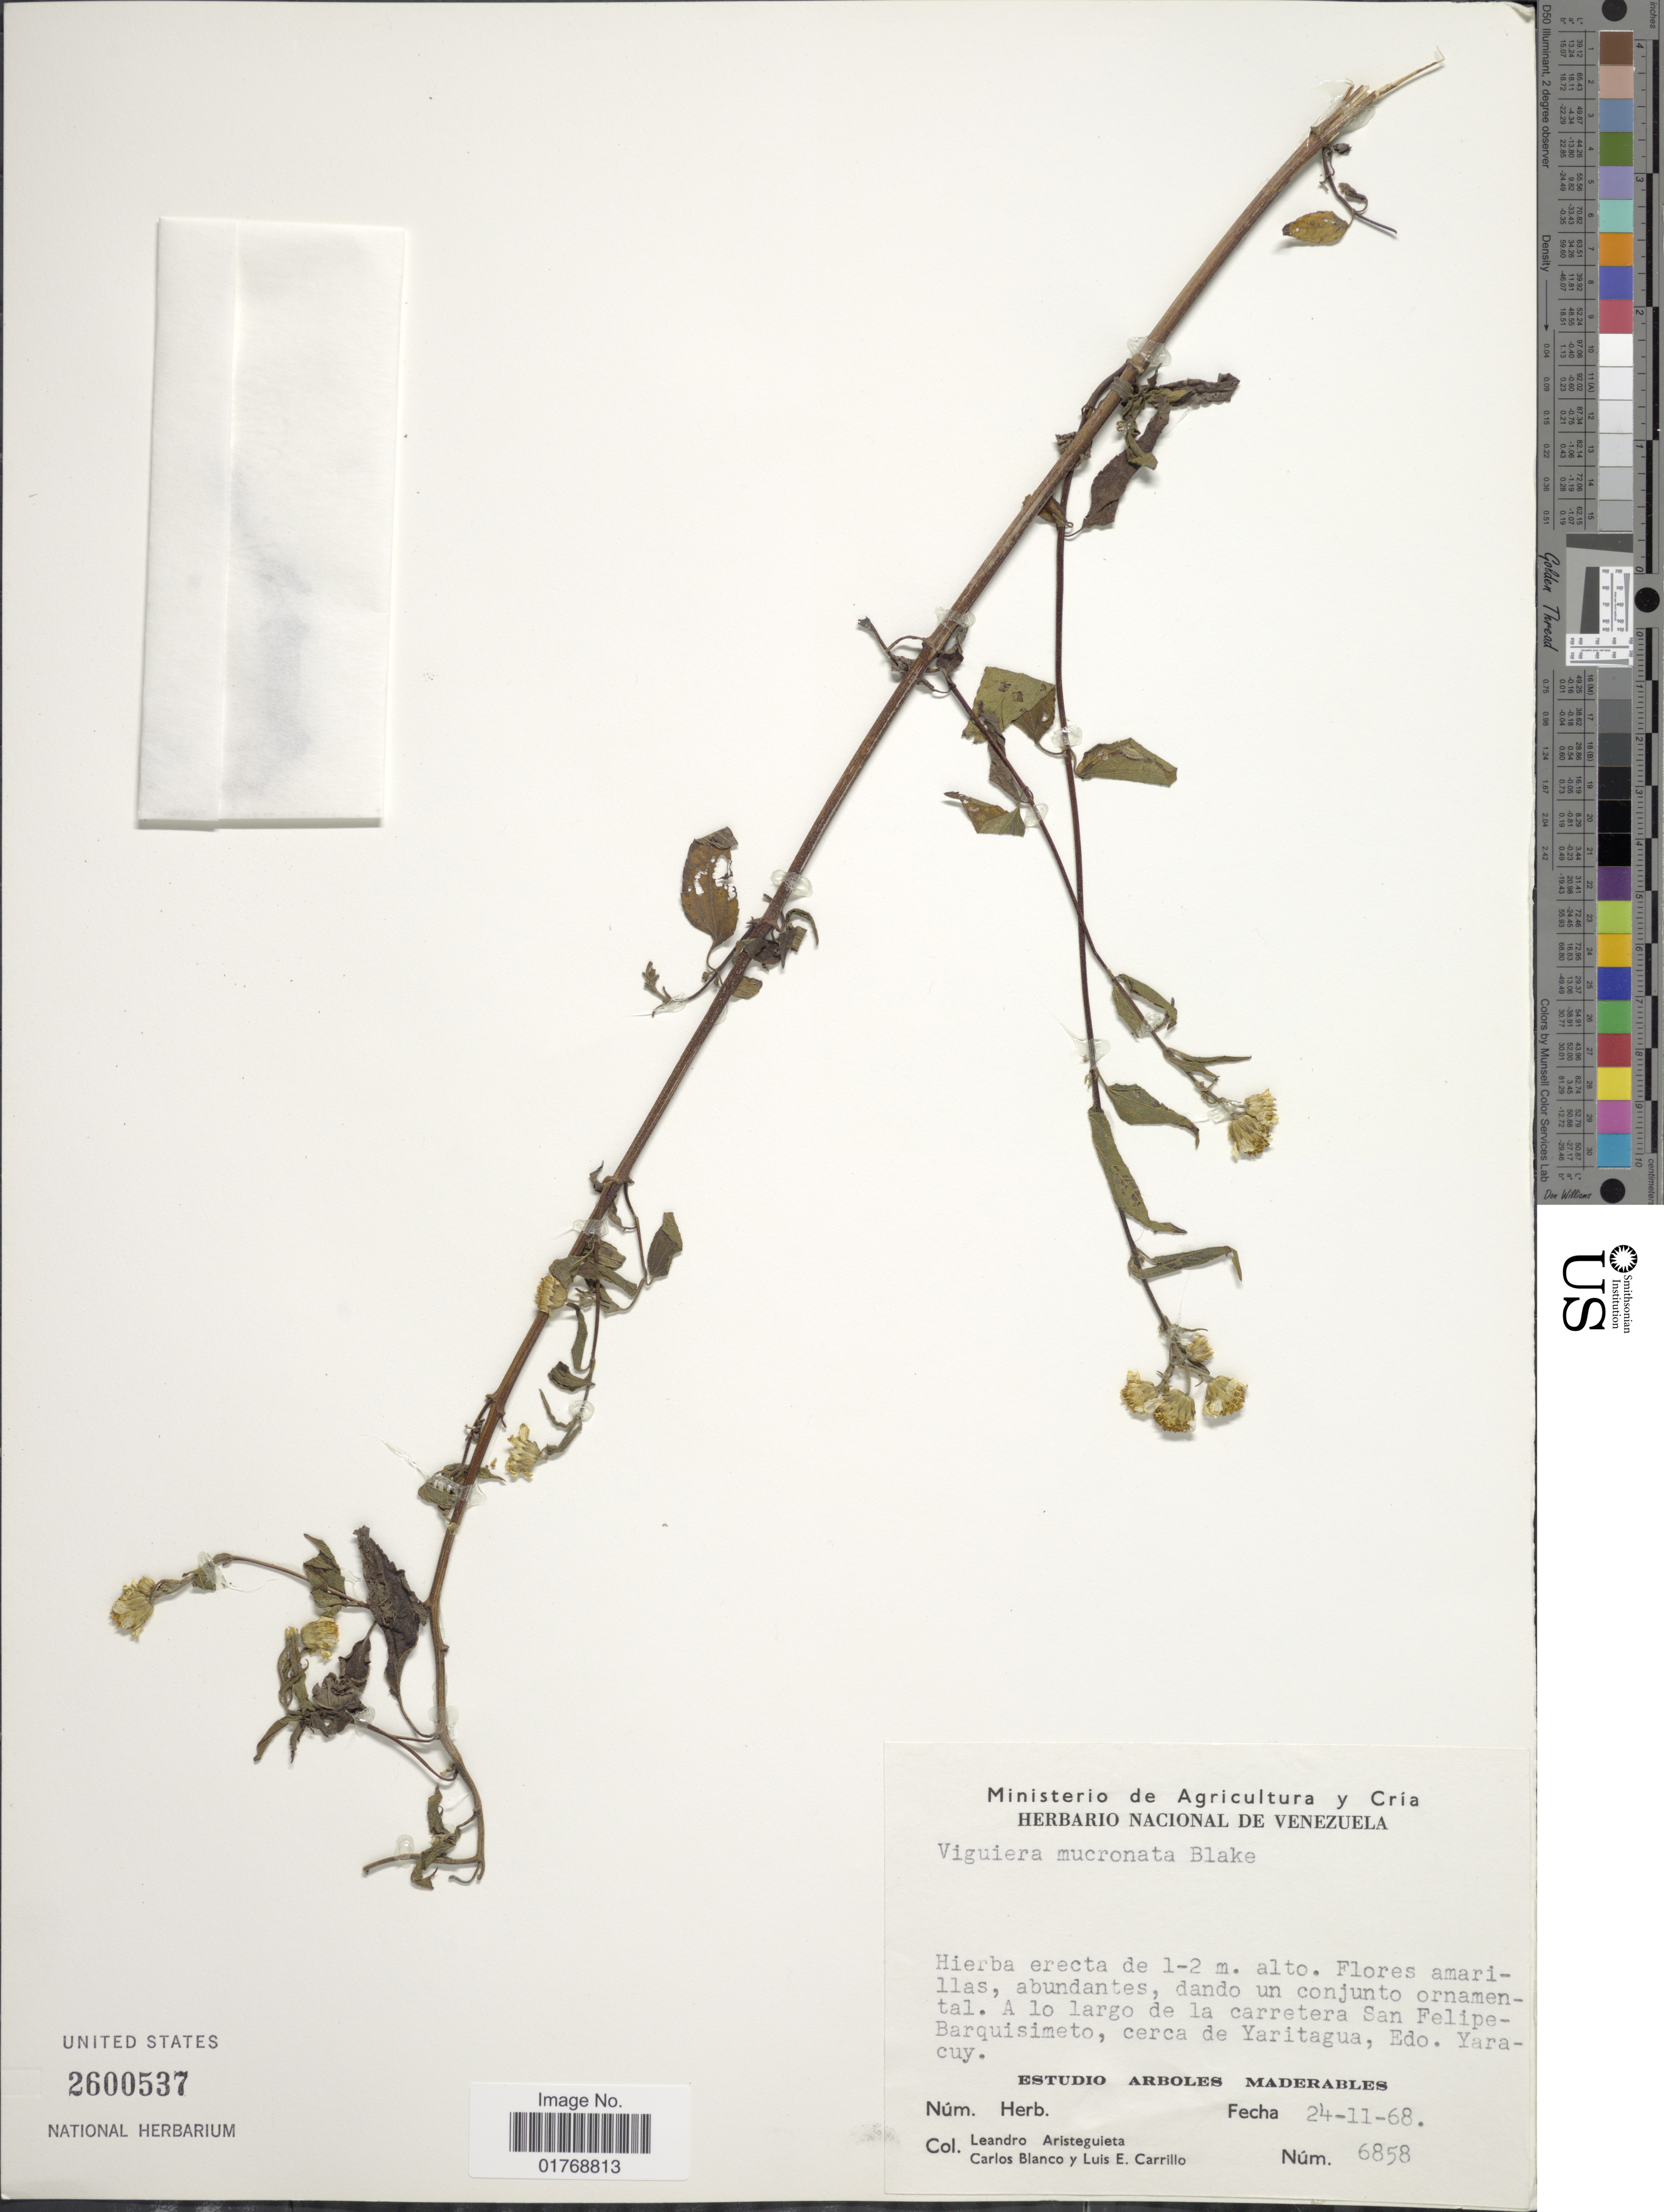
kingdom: Plantae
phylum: Tracheophyta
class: Magnoliopsida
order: Asterales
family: Asteraceae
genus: Viguiera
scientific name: Viguiera mucronata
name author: Blake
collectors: L. Aristeguieta, C. A. Blanco & L. Carrillo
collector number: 6858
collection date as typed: Transcribed d/m/y: 24/11/68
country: Venezuela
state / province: Yaracuy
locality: A lo largo de la carretera San Felipe-Barquisimeto, cerca de Yaritagua, Edo. Yaracuy. Estudio Arboles Maderables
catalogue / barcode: US 2600537